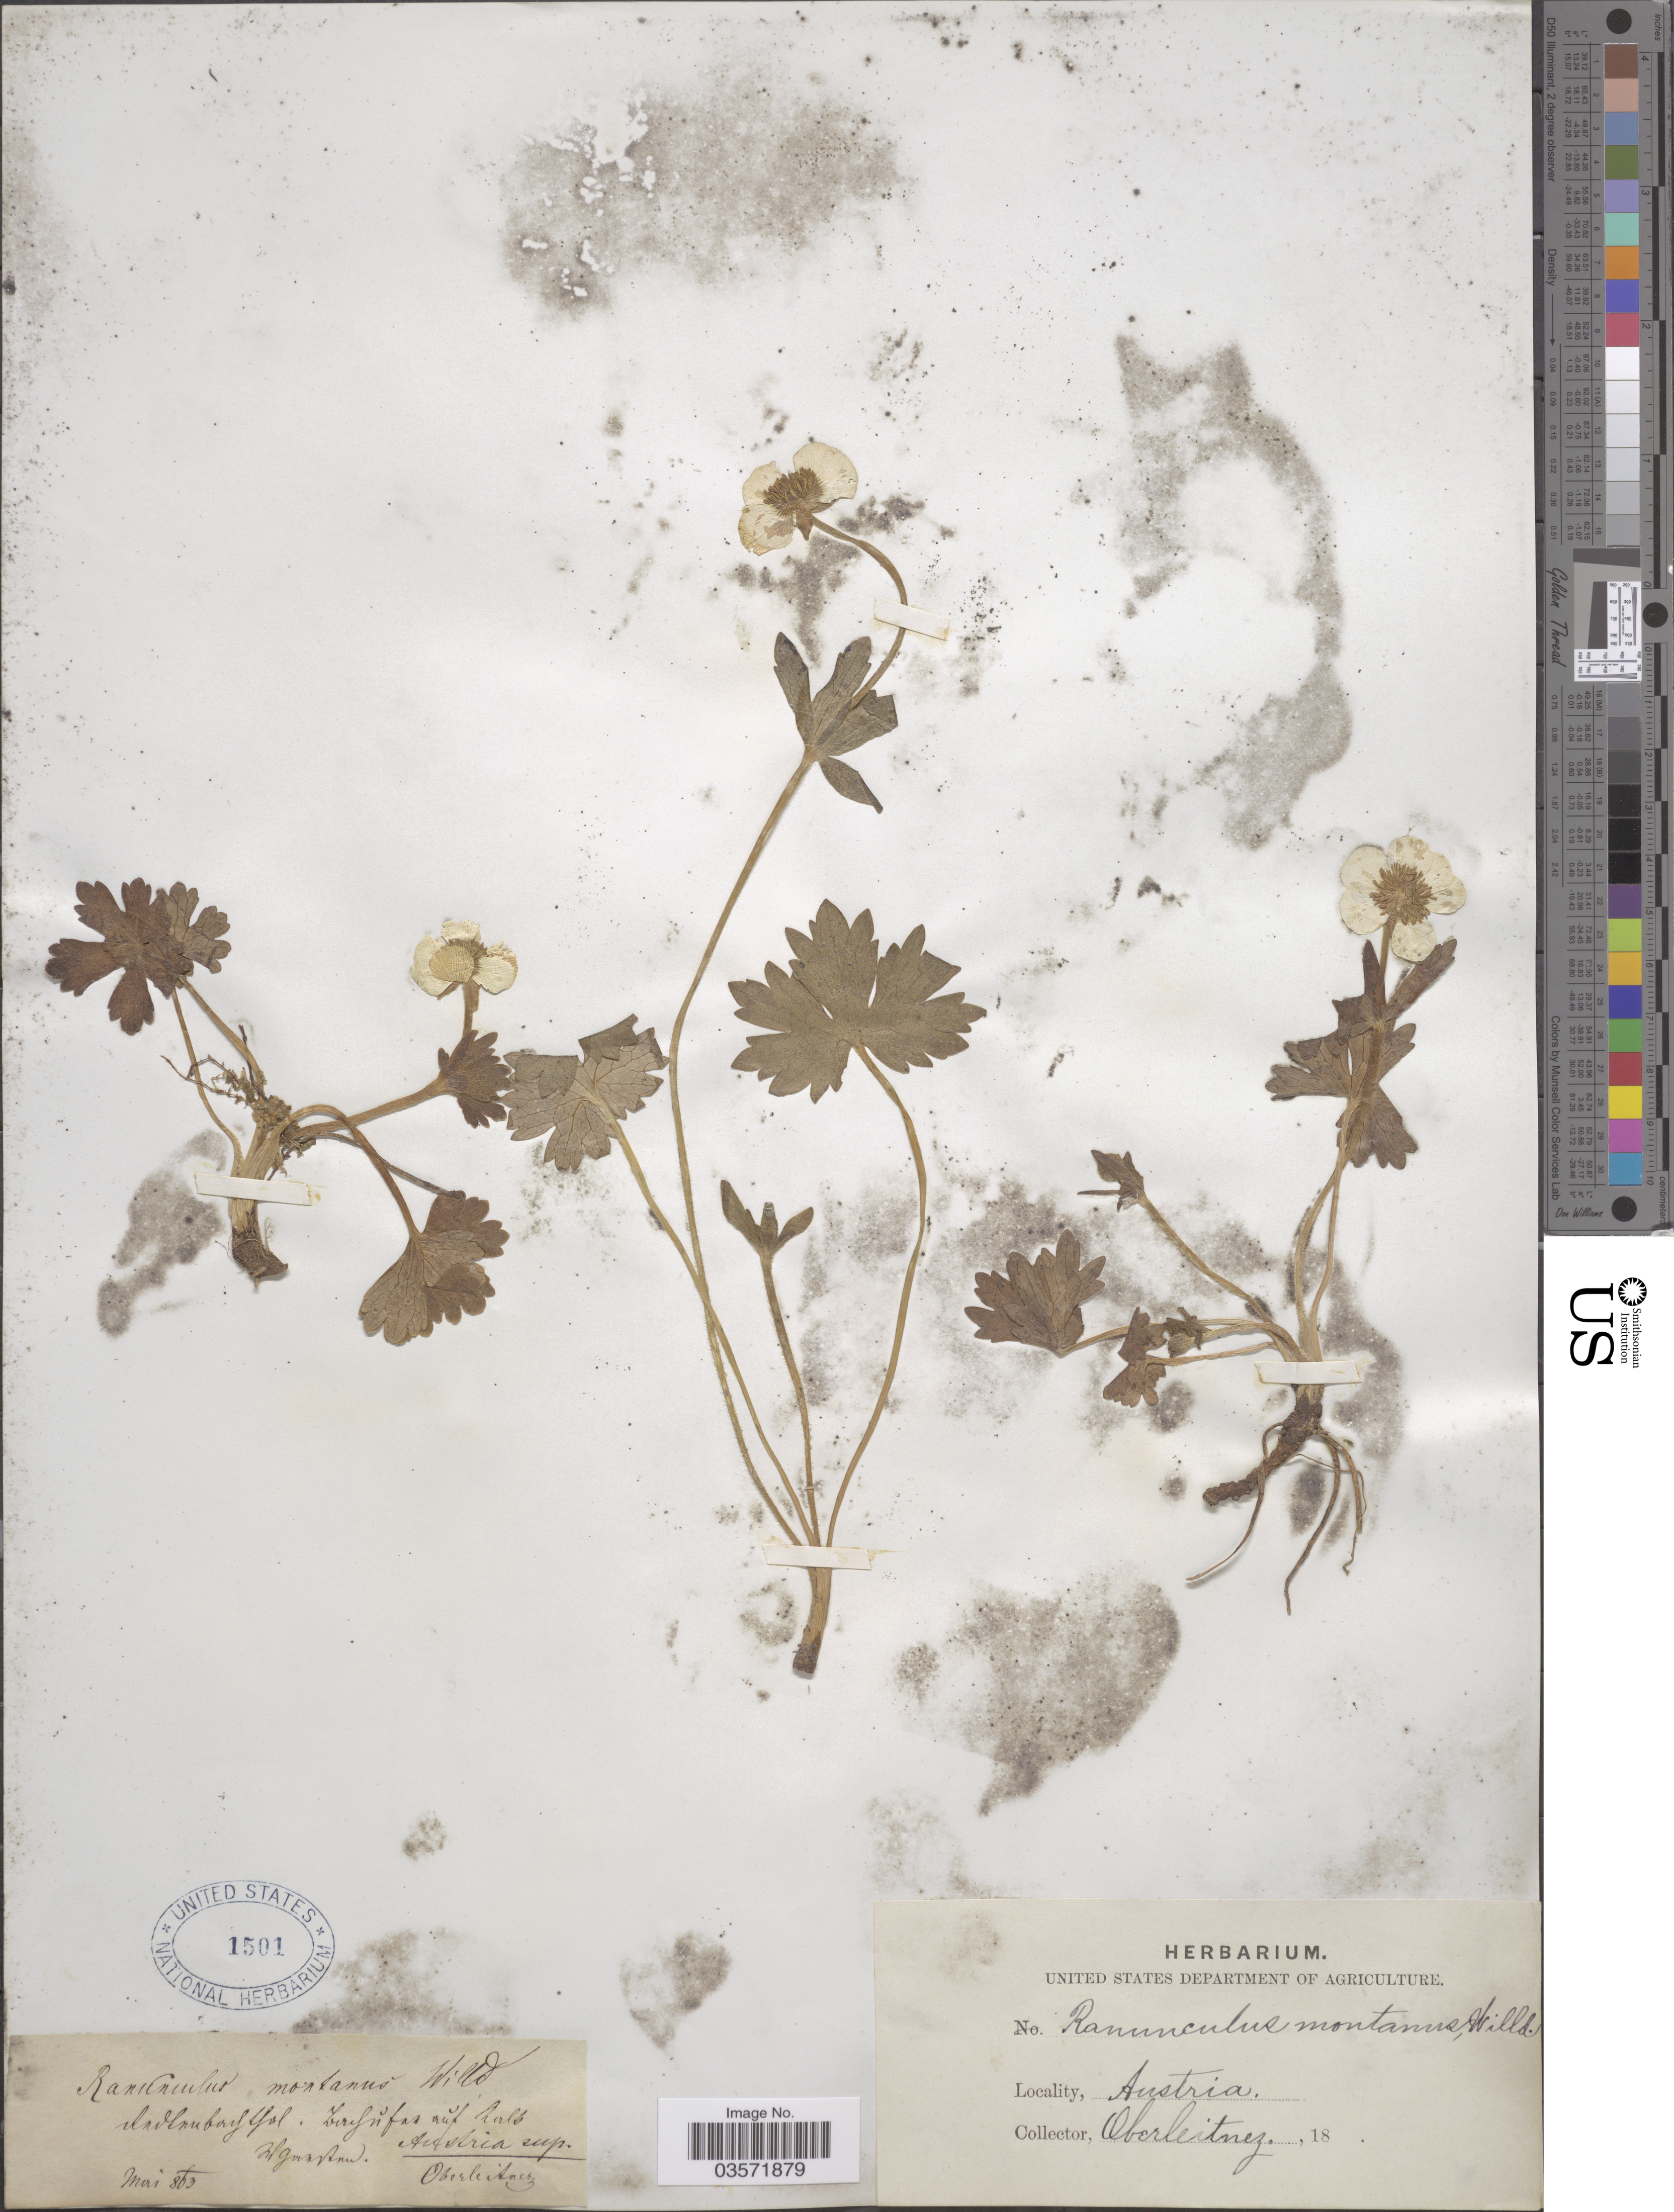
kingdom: Plantae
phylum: Tracheophyta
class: Magnoliopsida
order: Ranunculales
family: Ranunculaceae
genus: Ranunculus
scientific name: Ranunculus montanus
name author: Willd.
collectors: Oberleitner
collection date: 1863-05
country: Austria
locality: [illegible text] Austria sup.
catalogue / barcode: US 1501